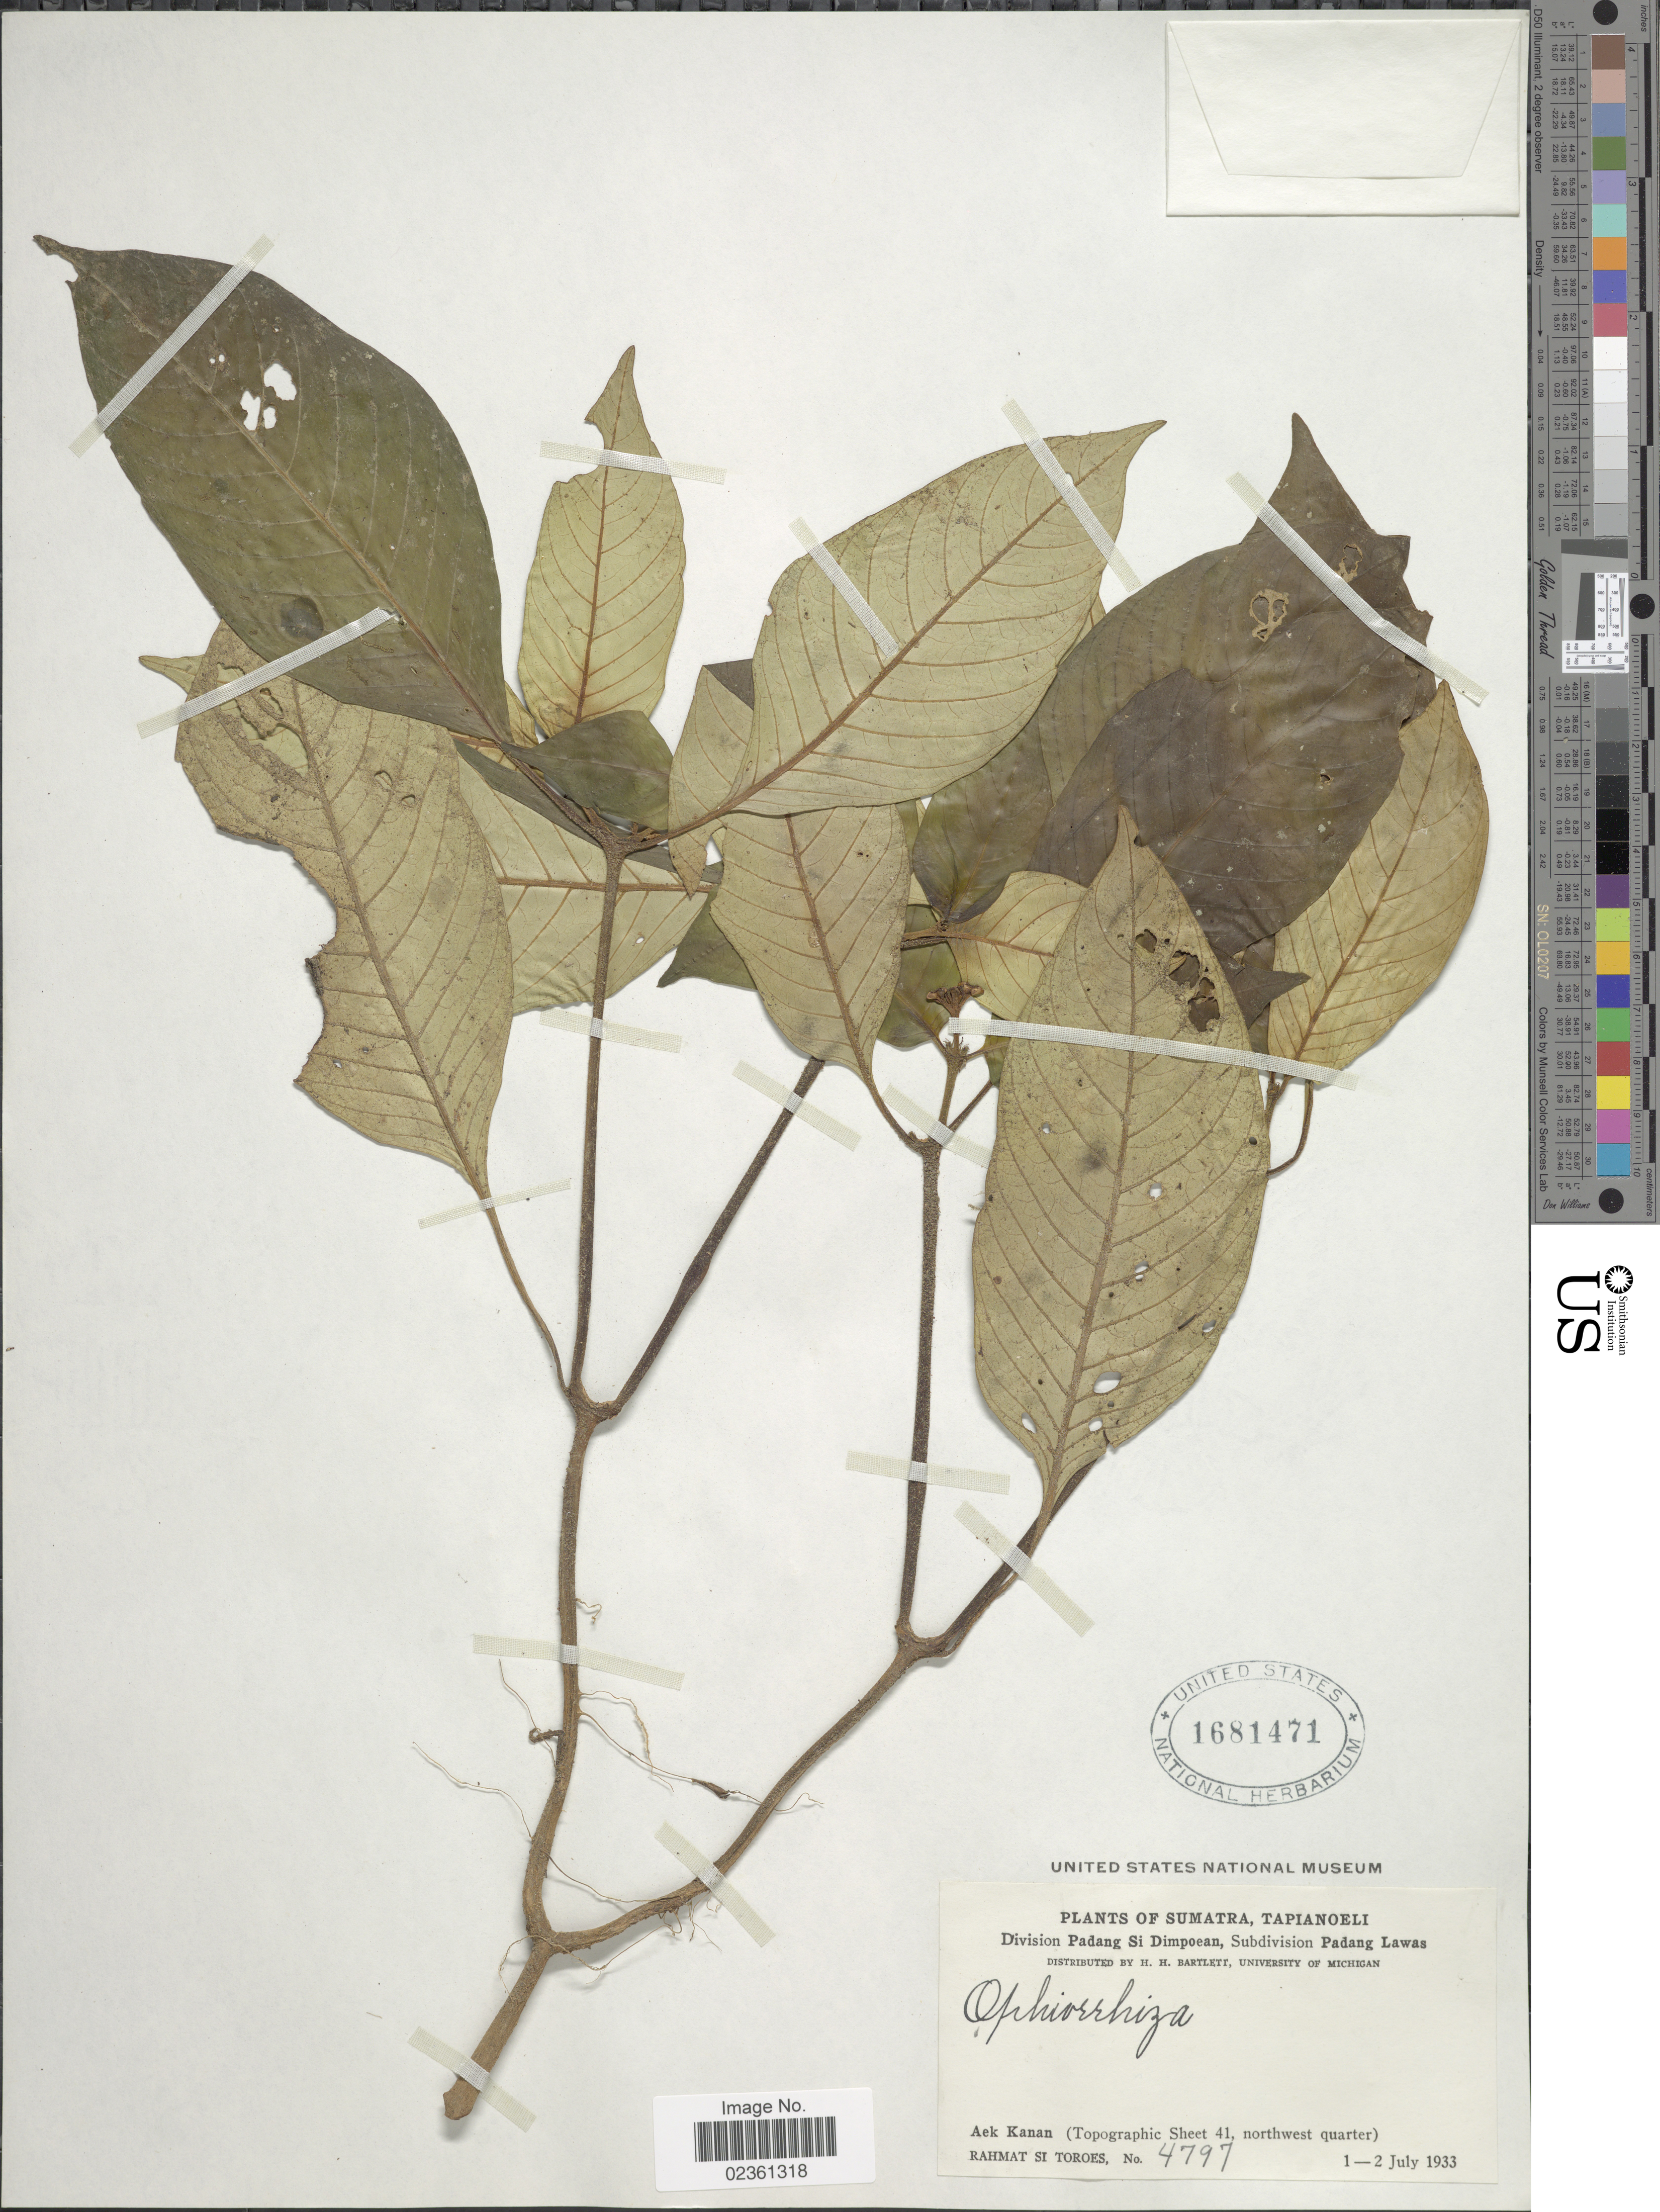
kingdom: Plantae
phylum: Tracheophyta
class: Magnoliopsida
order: Gentianales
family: Rubiaceae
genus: Ophiorrhiza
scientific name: Ophiorrhiza sp.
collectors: Rahmat Si Boeea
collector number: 4797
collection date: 1933-07-01/1933-07-02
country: Indonesia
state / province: Sumatra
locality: Tapianoeli, Division Padang Si Dimpoean, Subdivision Padan Lawas, Aek Kanan (Topographic Sheet 41, northwest quarter).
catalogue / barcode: US 1681471